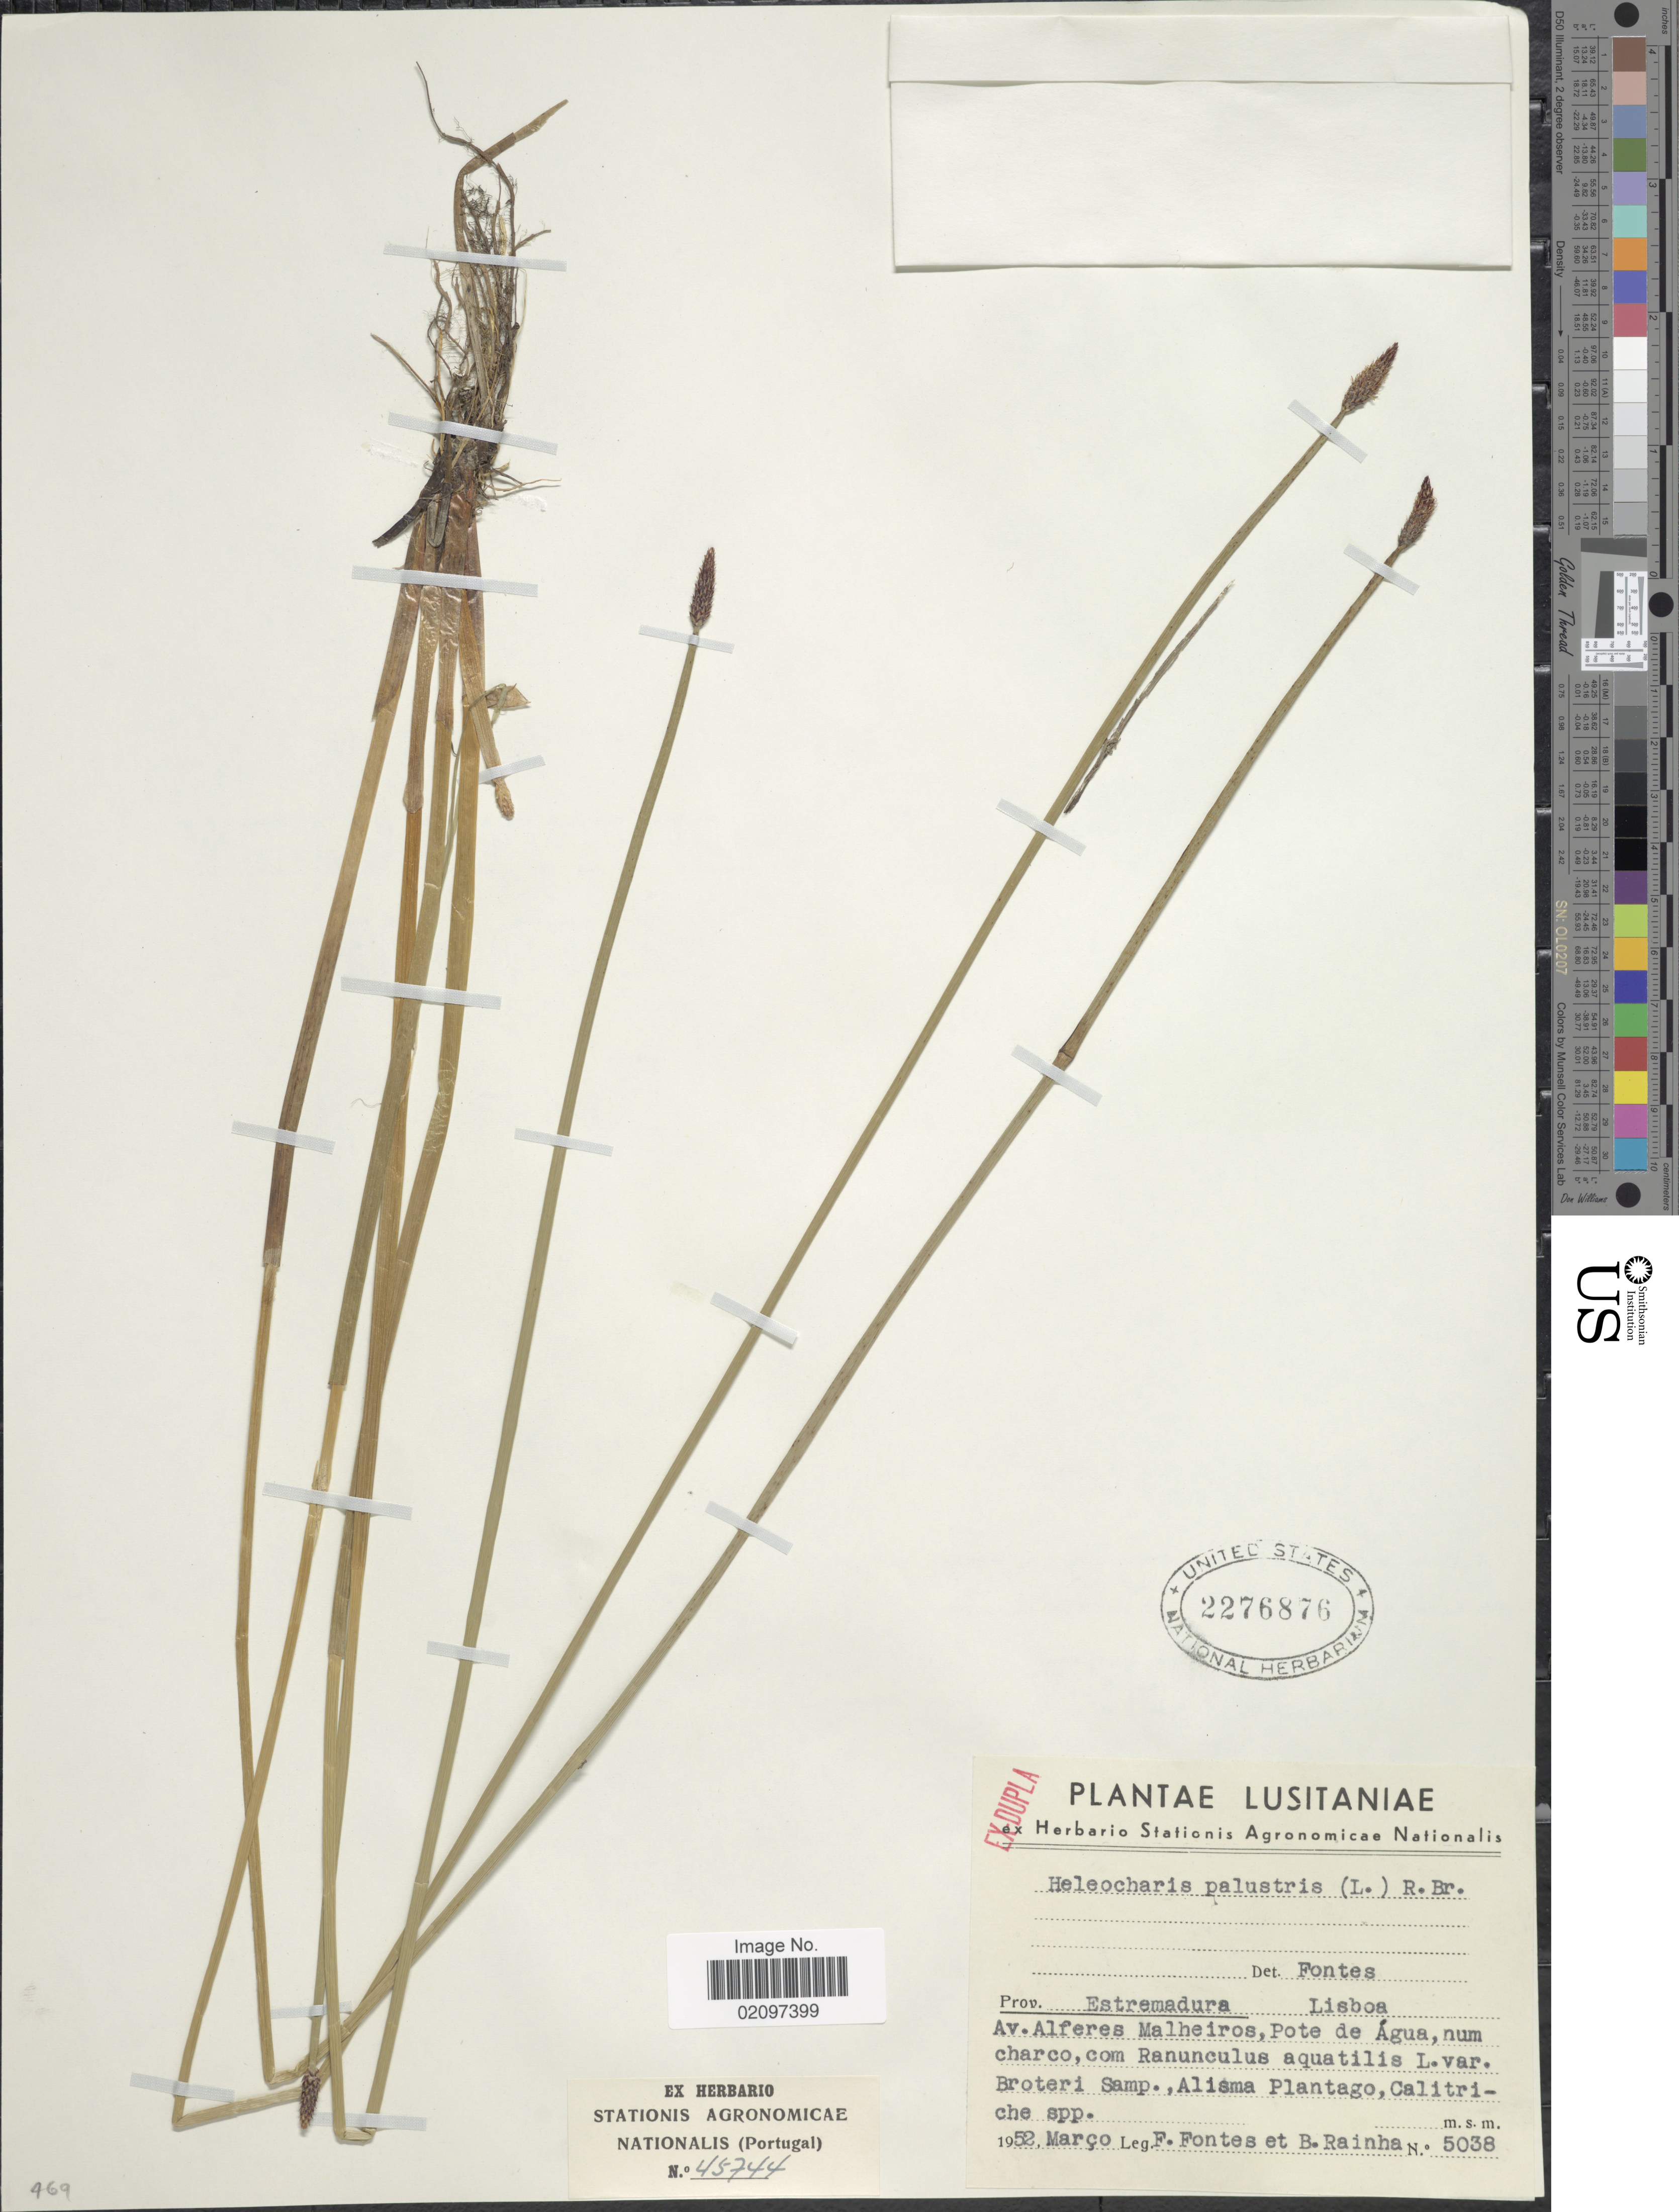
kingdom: Plantae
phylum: Tracheophyta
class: Liliopsida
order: Poales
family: Cyperaceae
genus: Eleocharis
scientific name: Eleocharis palustris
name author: (L.) Roem. & Schult.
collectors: Fontes, F. & B. Rainha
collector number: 5038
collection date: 1952-03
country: Portugal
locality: Lusitaniae, Prov. Estremadura Lisboa, Ac. Alferes Malheiros, Pote de Agua, num charc, com Ranunculus aquatilis L.. Broteri Samp., Alisma Plantago, Calitriche spp.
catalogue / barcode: US 2276876